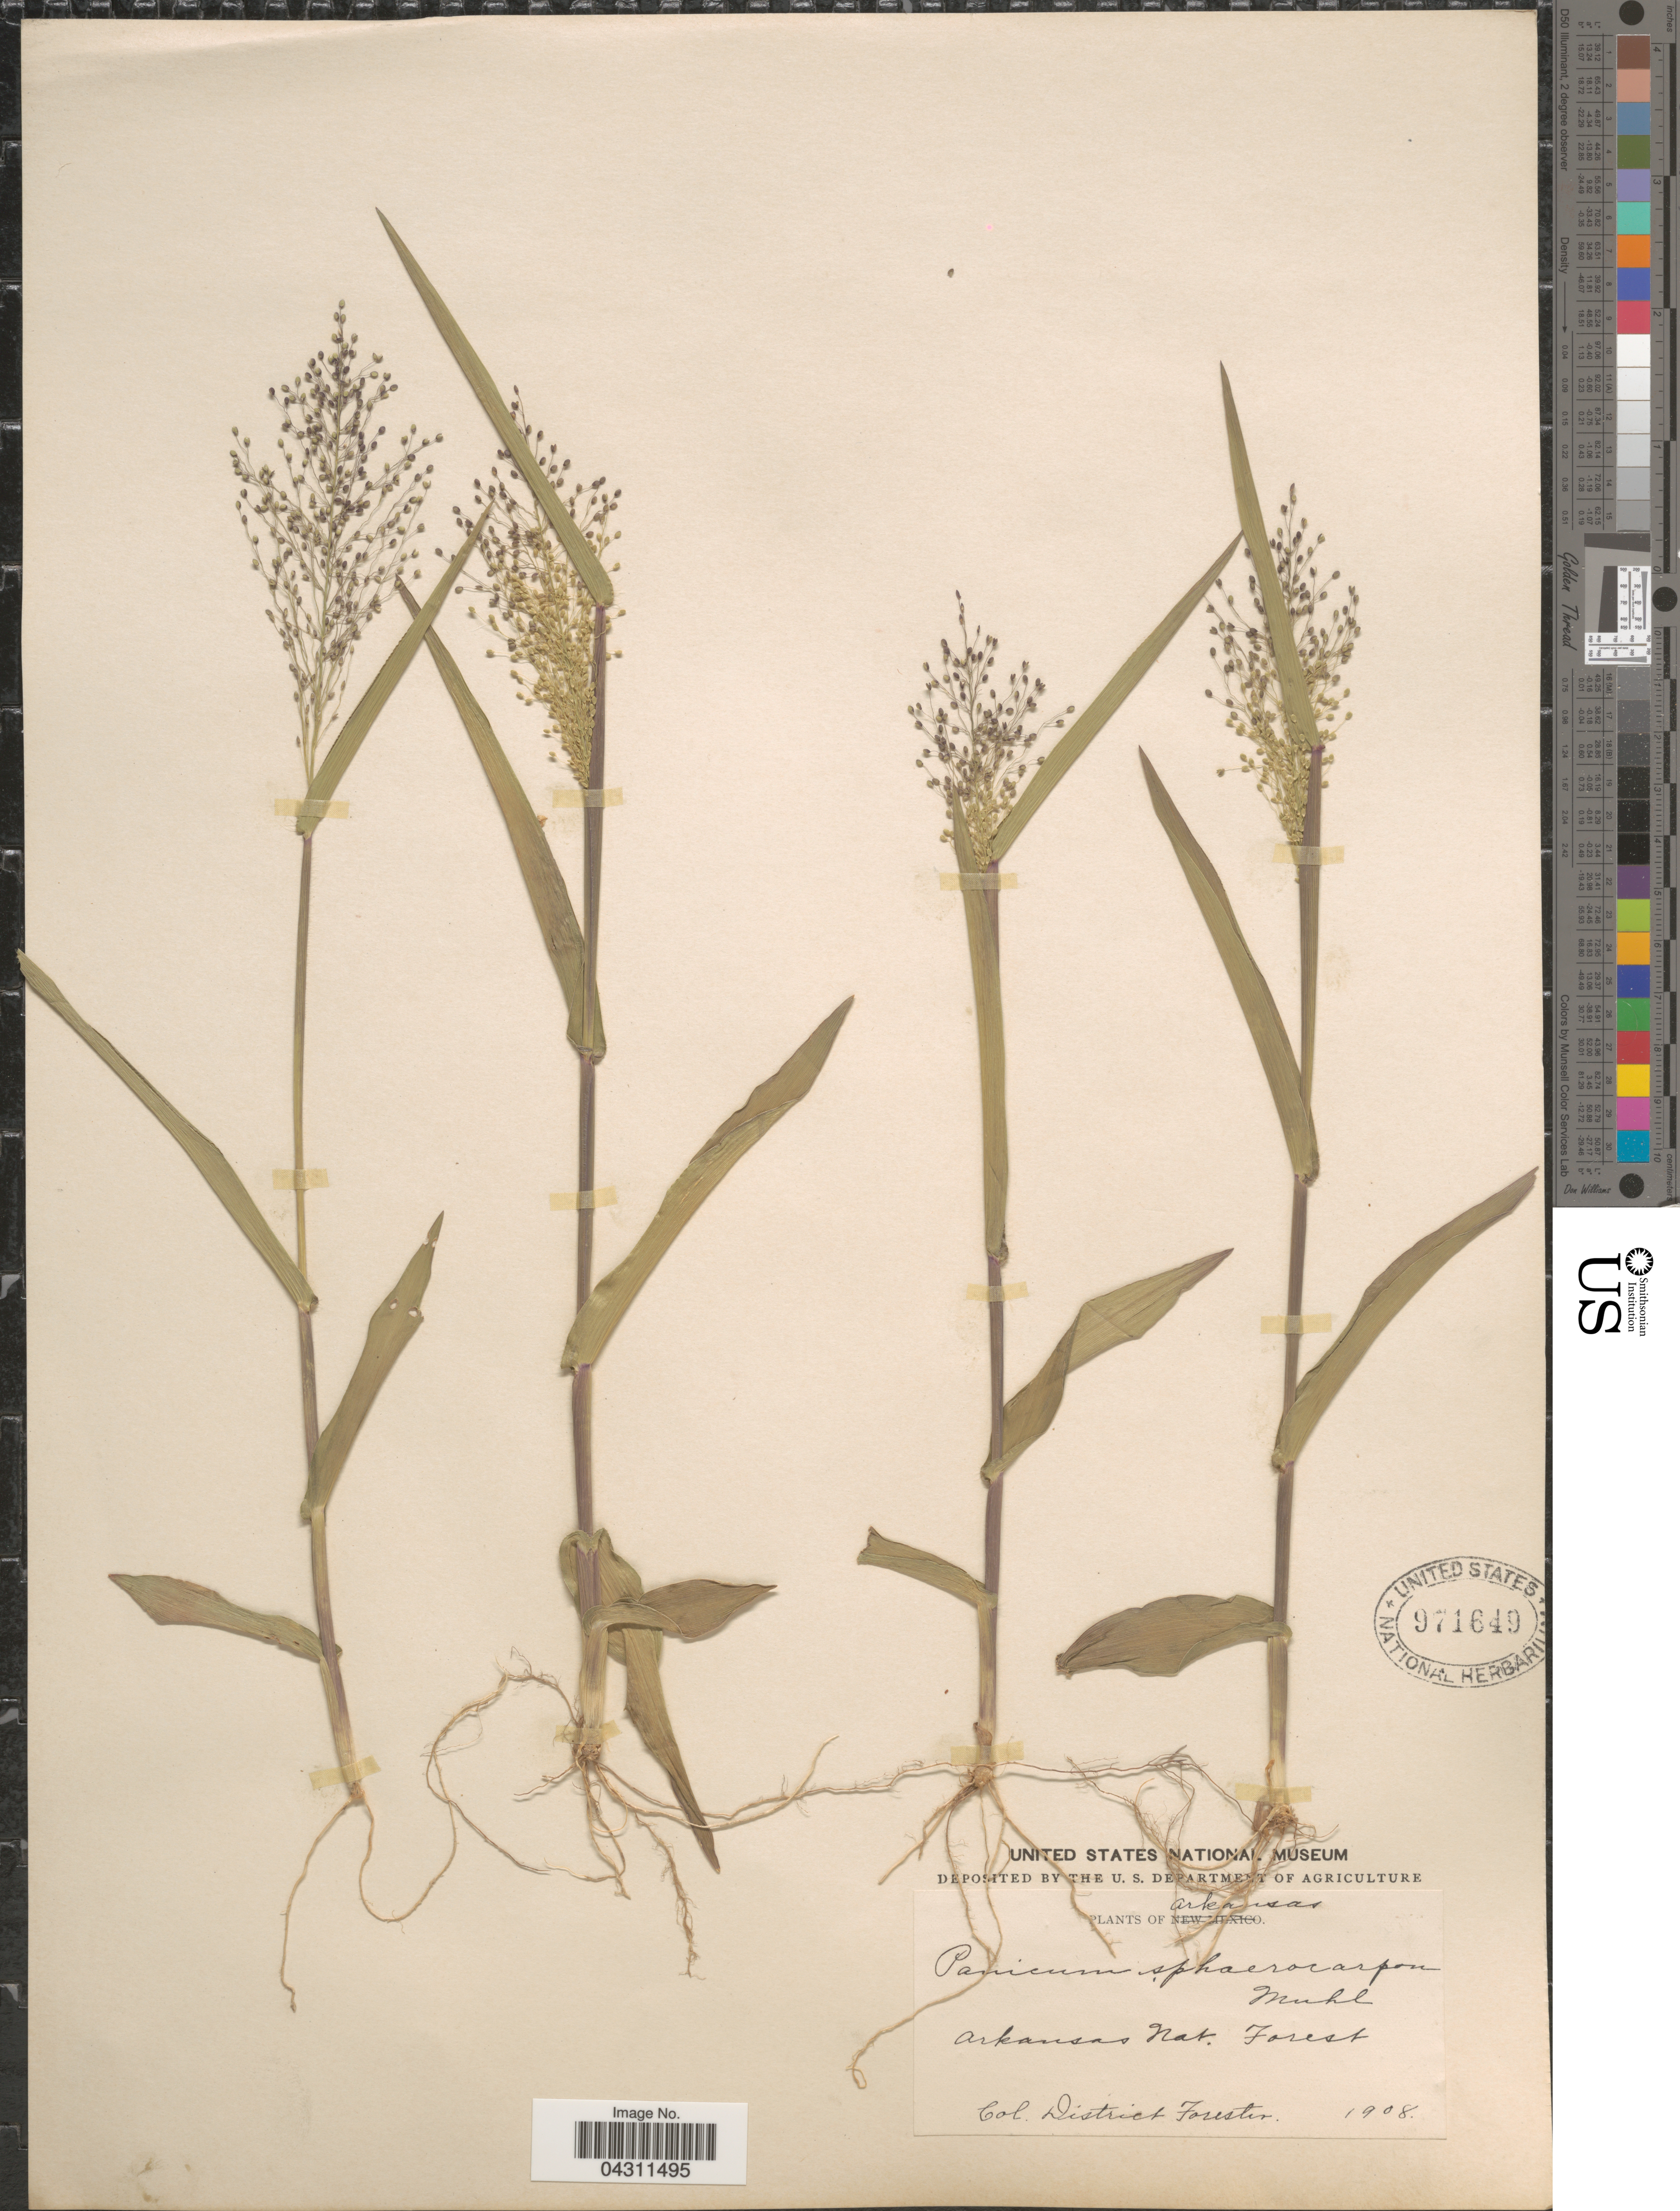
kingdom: Plantae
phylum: Tracheophyta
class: Liliopsida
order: Poales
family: Poaceae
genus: Dichanthelium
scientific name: Dichanthelium sphaerocarpon var. sphaerocarpon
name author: (Elliott) Gould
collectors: District Forester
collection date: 1908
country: United States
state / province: Arkansas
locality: Arkansas Nat. Forest.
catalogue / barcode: US 971649